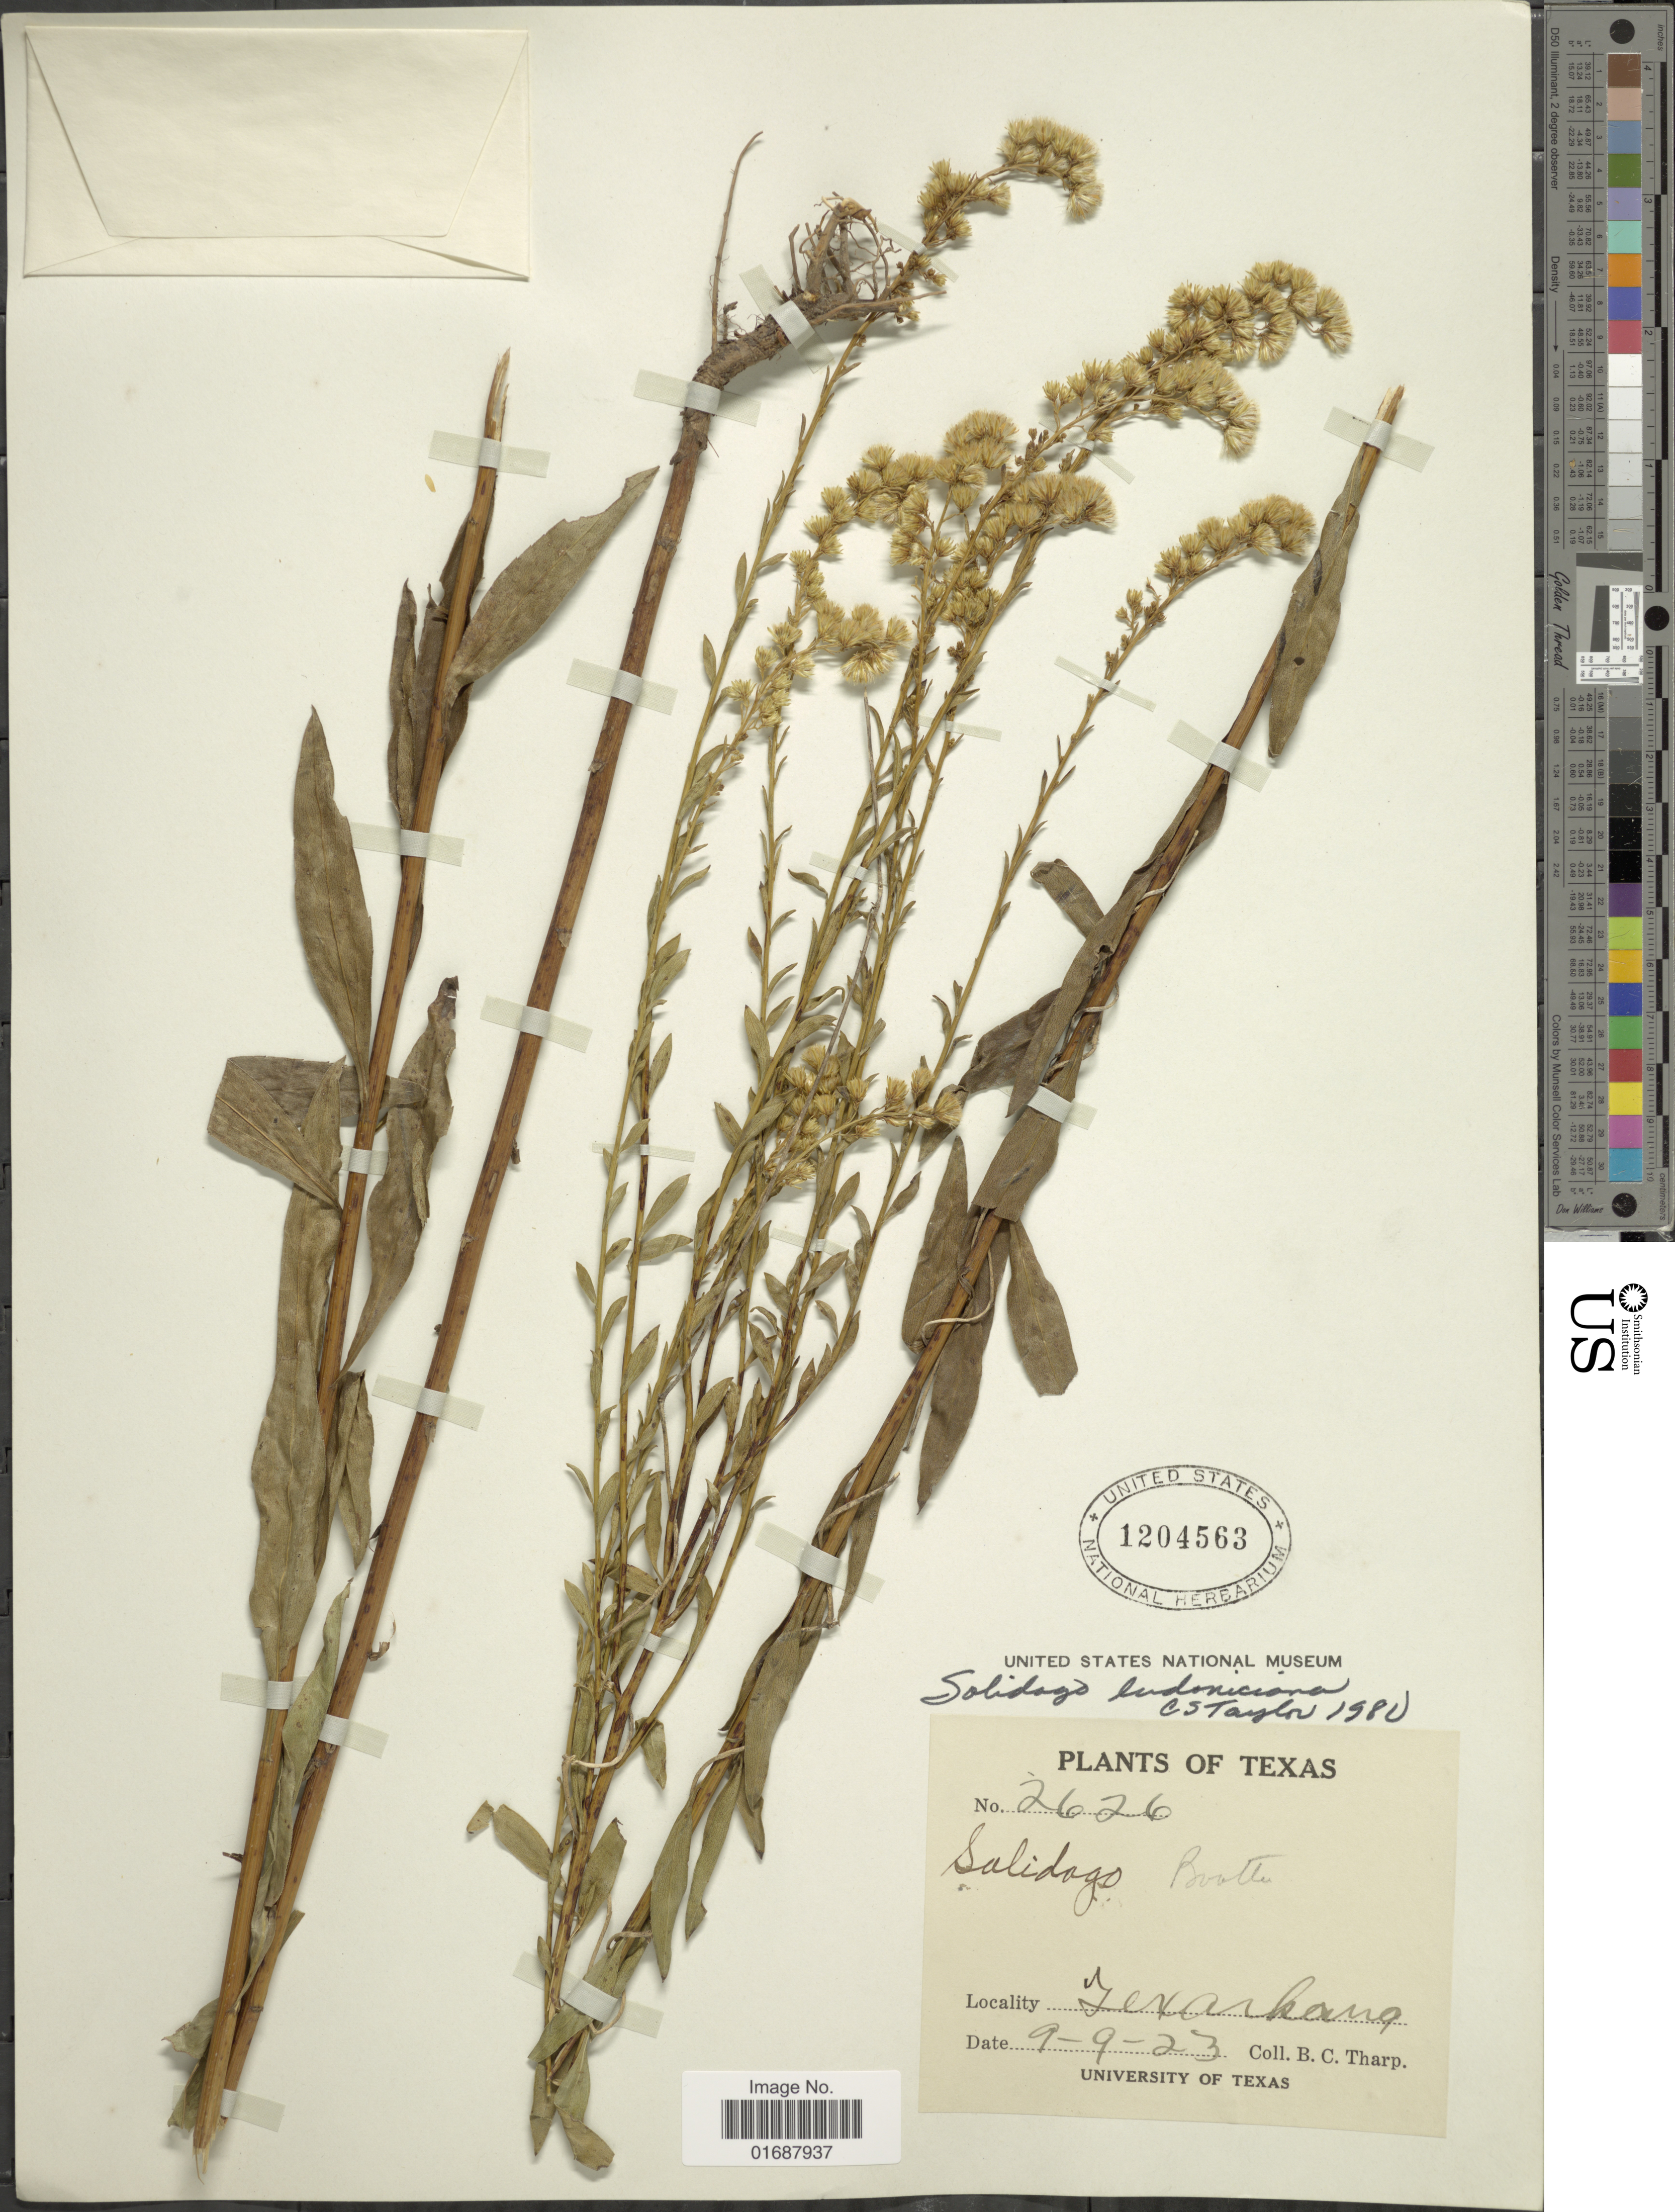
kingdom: Plantae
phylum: Tracheophyta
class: Magnoliopsida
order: Asterales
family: Asteraceae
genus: Solidago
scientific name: Solidago ludoviciana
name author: (A. Gray) Small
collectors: B. C. Tharp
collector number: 2626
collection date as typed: Transcribed d/m/y: 9/9/23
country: United States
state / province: Texas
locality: Texarkana.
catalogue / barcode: US 1204563